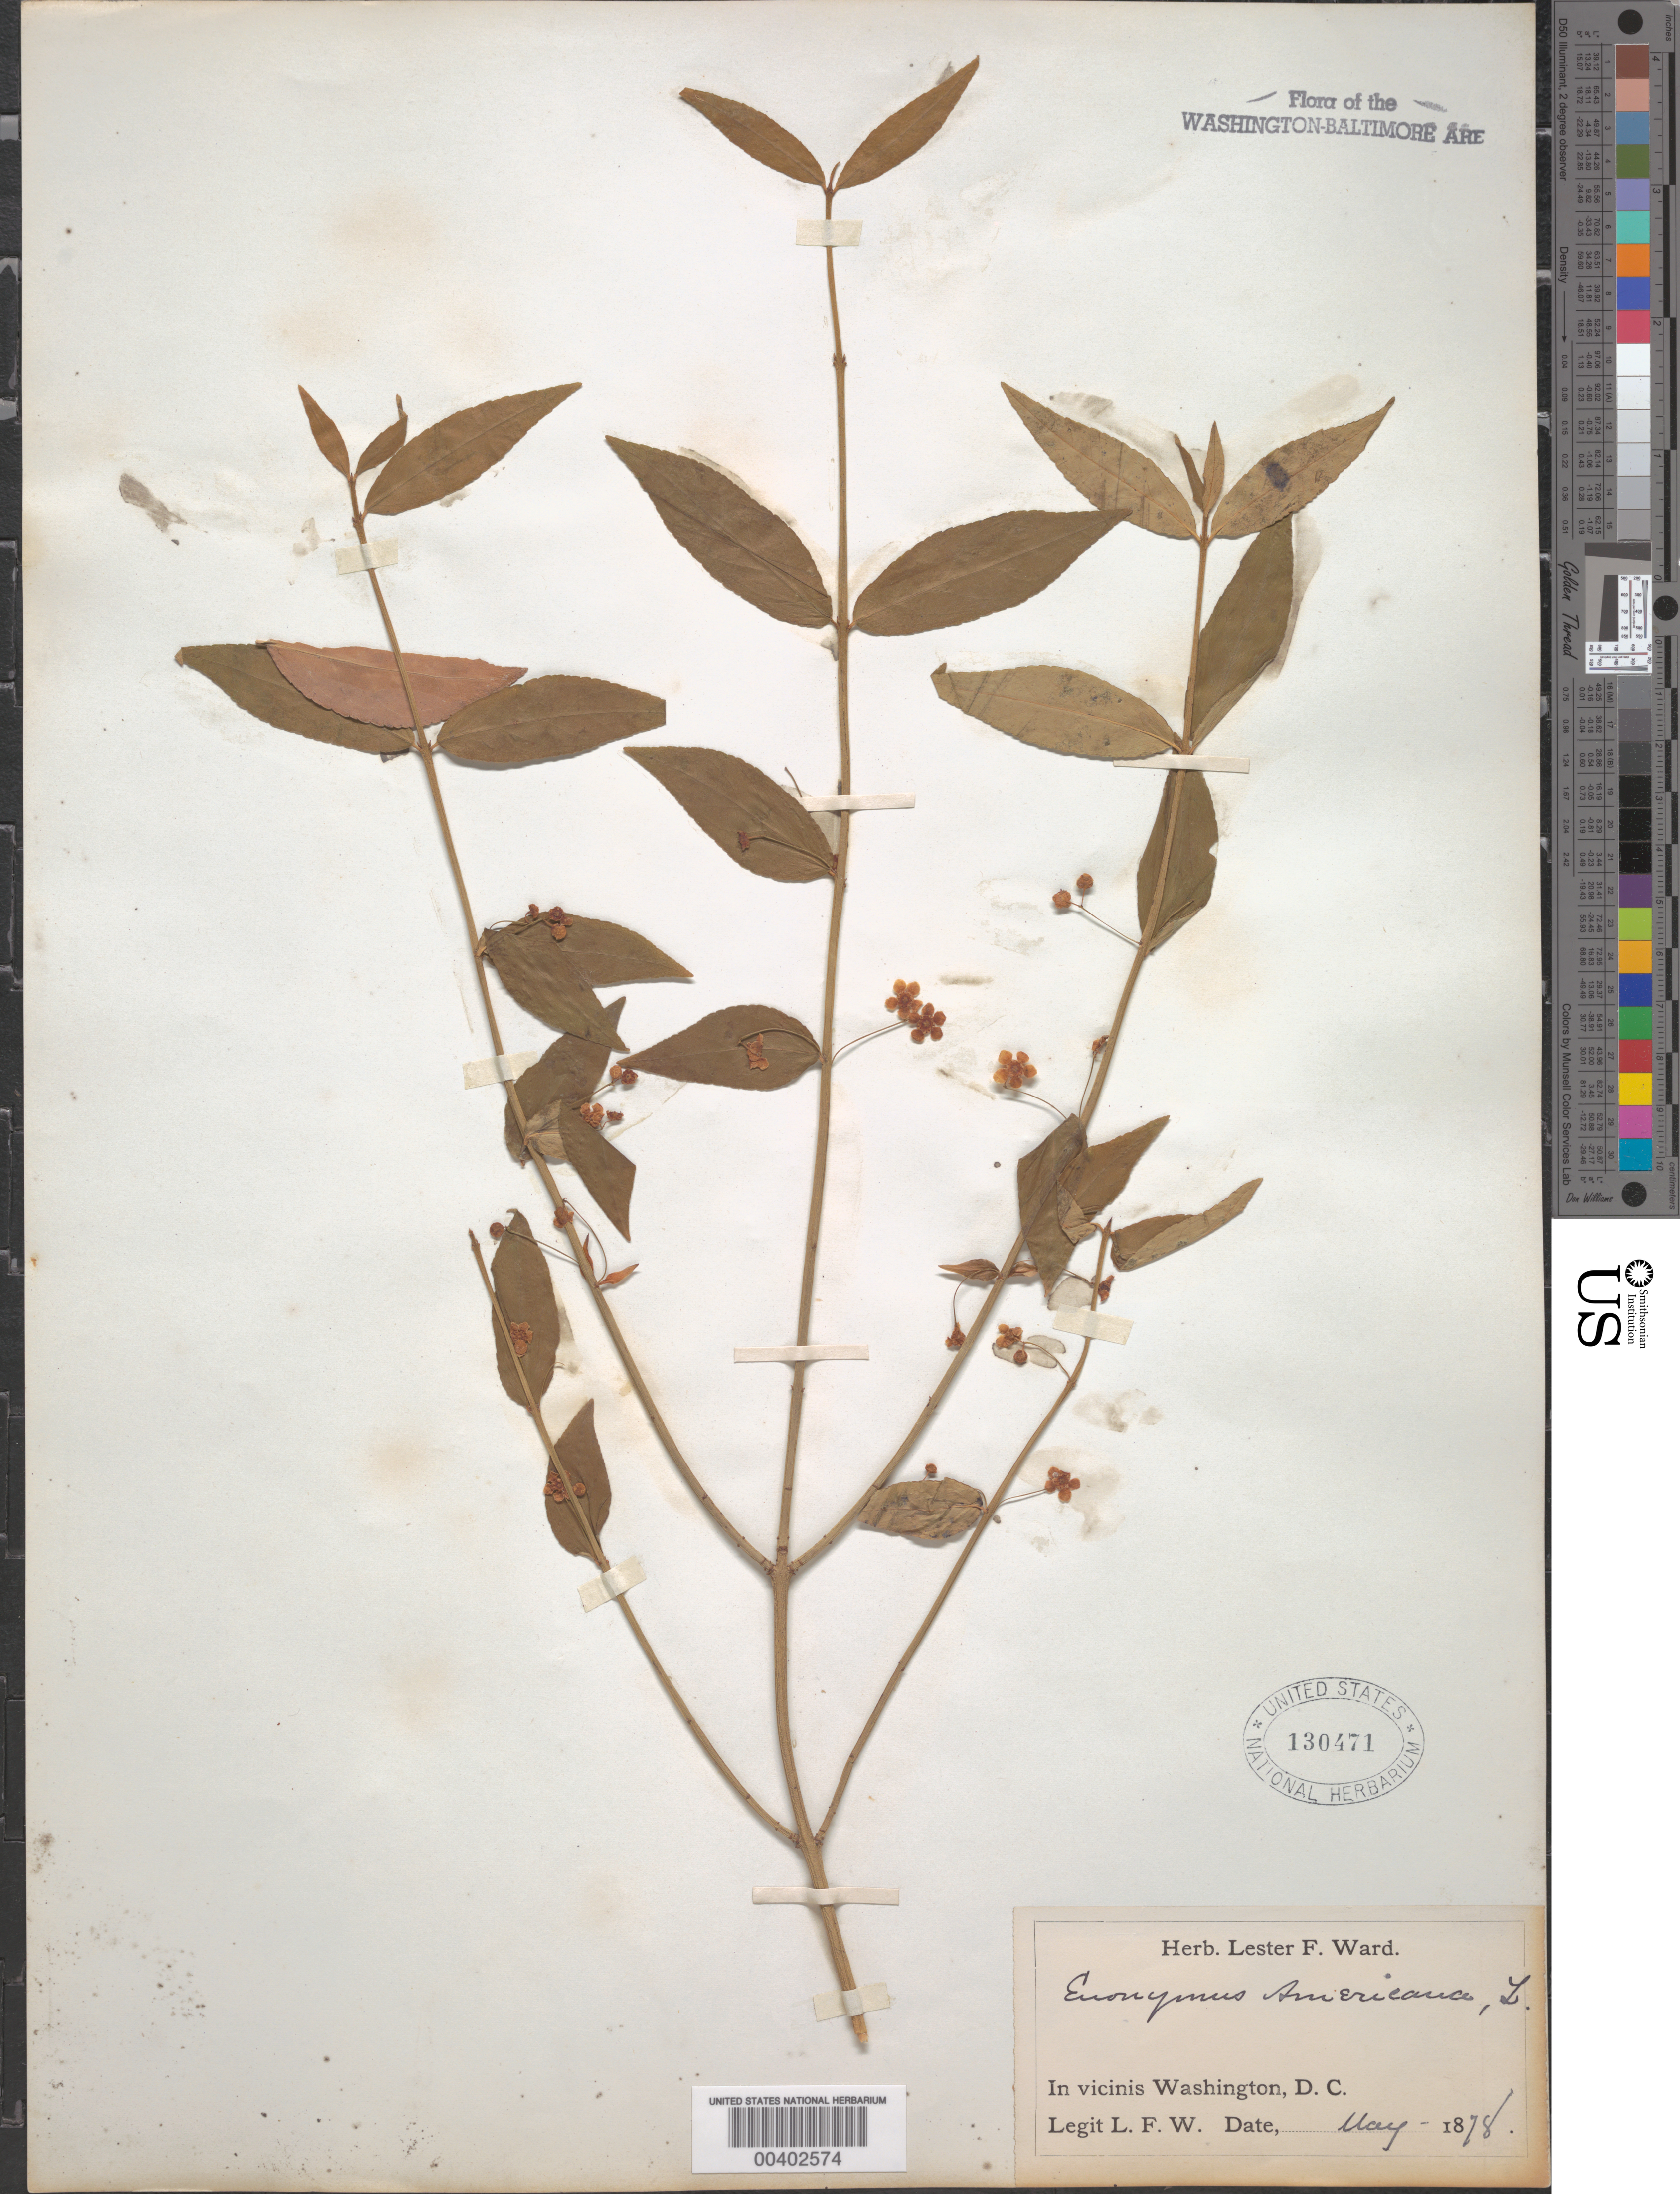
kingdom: Plantae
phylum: Tracheophyta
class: Magnoliopsida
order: Celastrales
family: Celastraceae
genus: Euonymus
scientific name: Euonymus americanus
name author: L.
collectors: L. F. Ward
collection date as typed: May 1878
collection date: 1878-05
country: United States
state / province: District of Columbia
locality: Washington DC Area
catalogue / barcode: US 130471